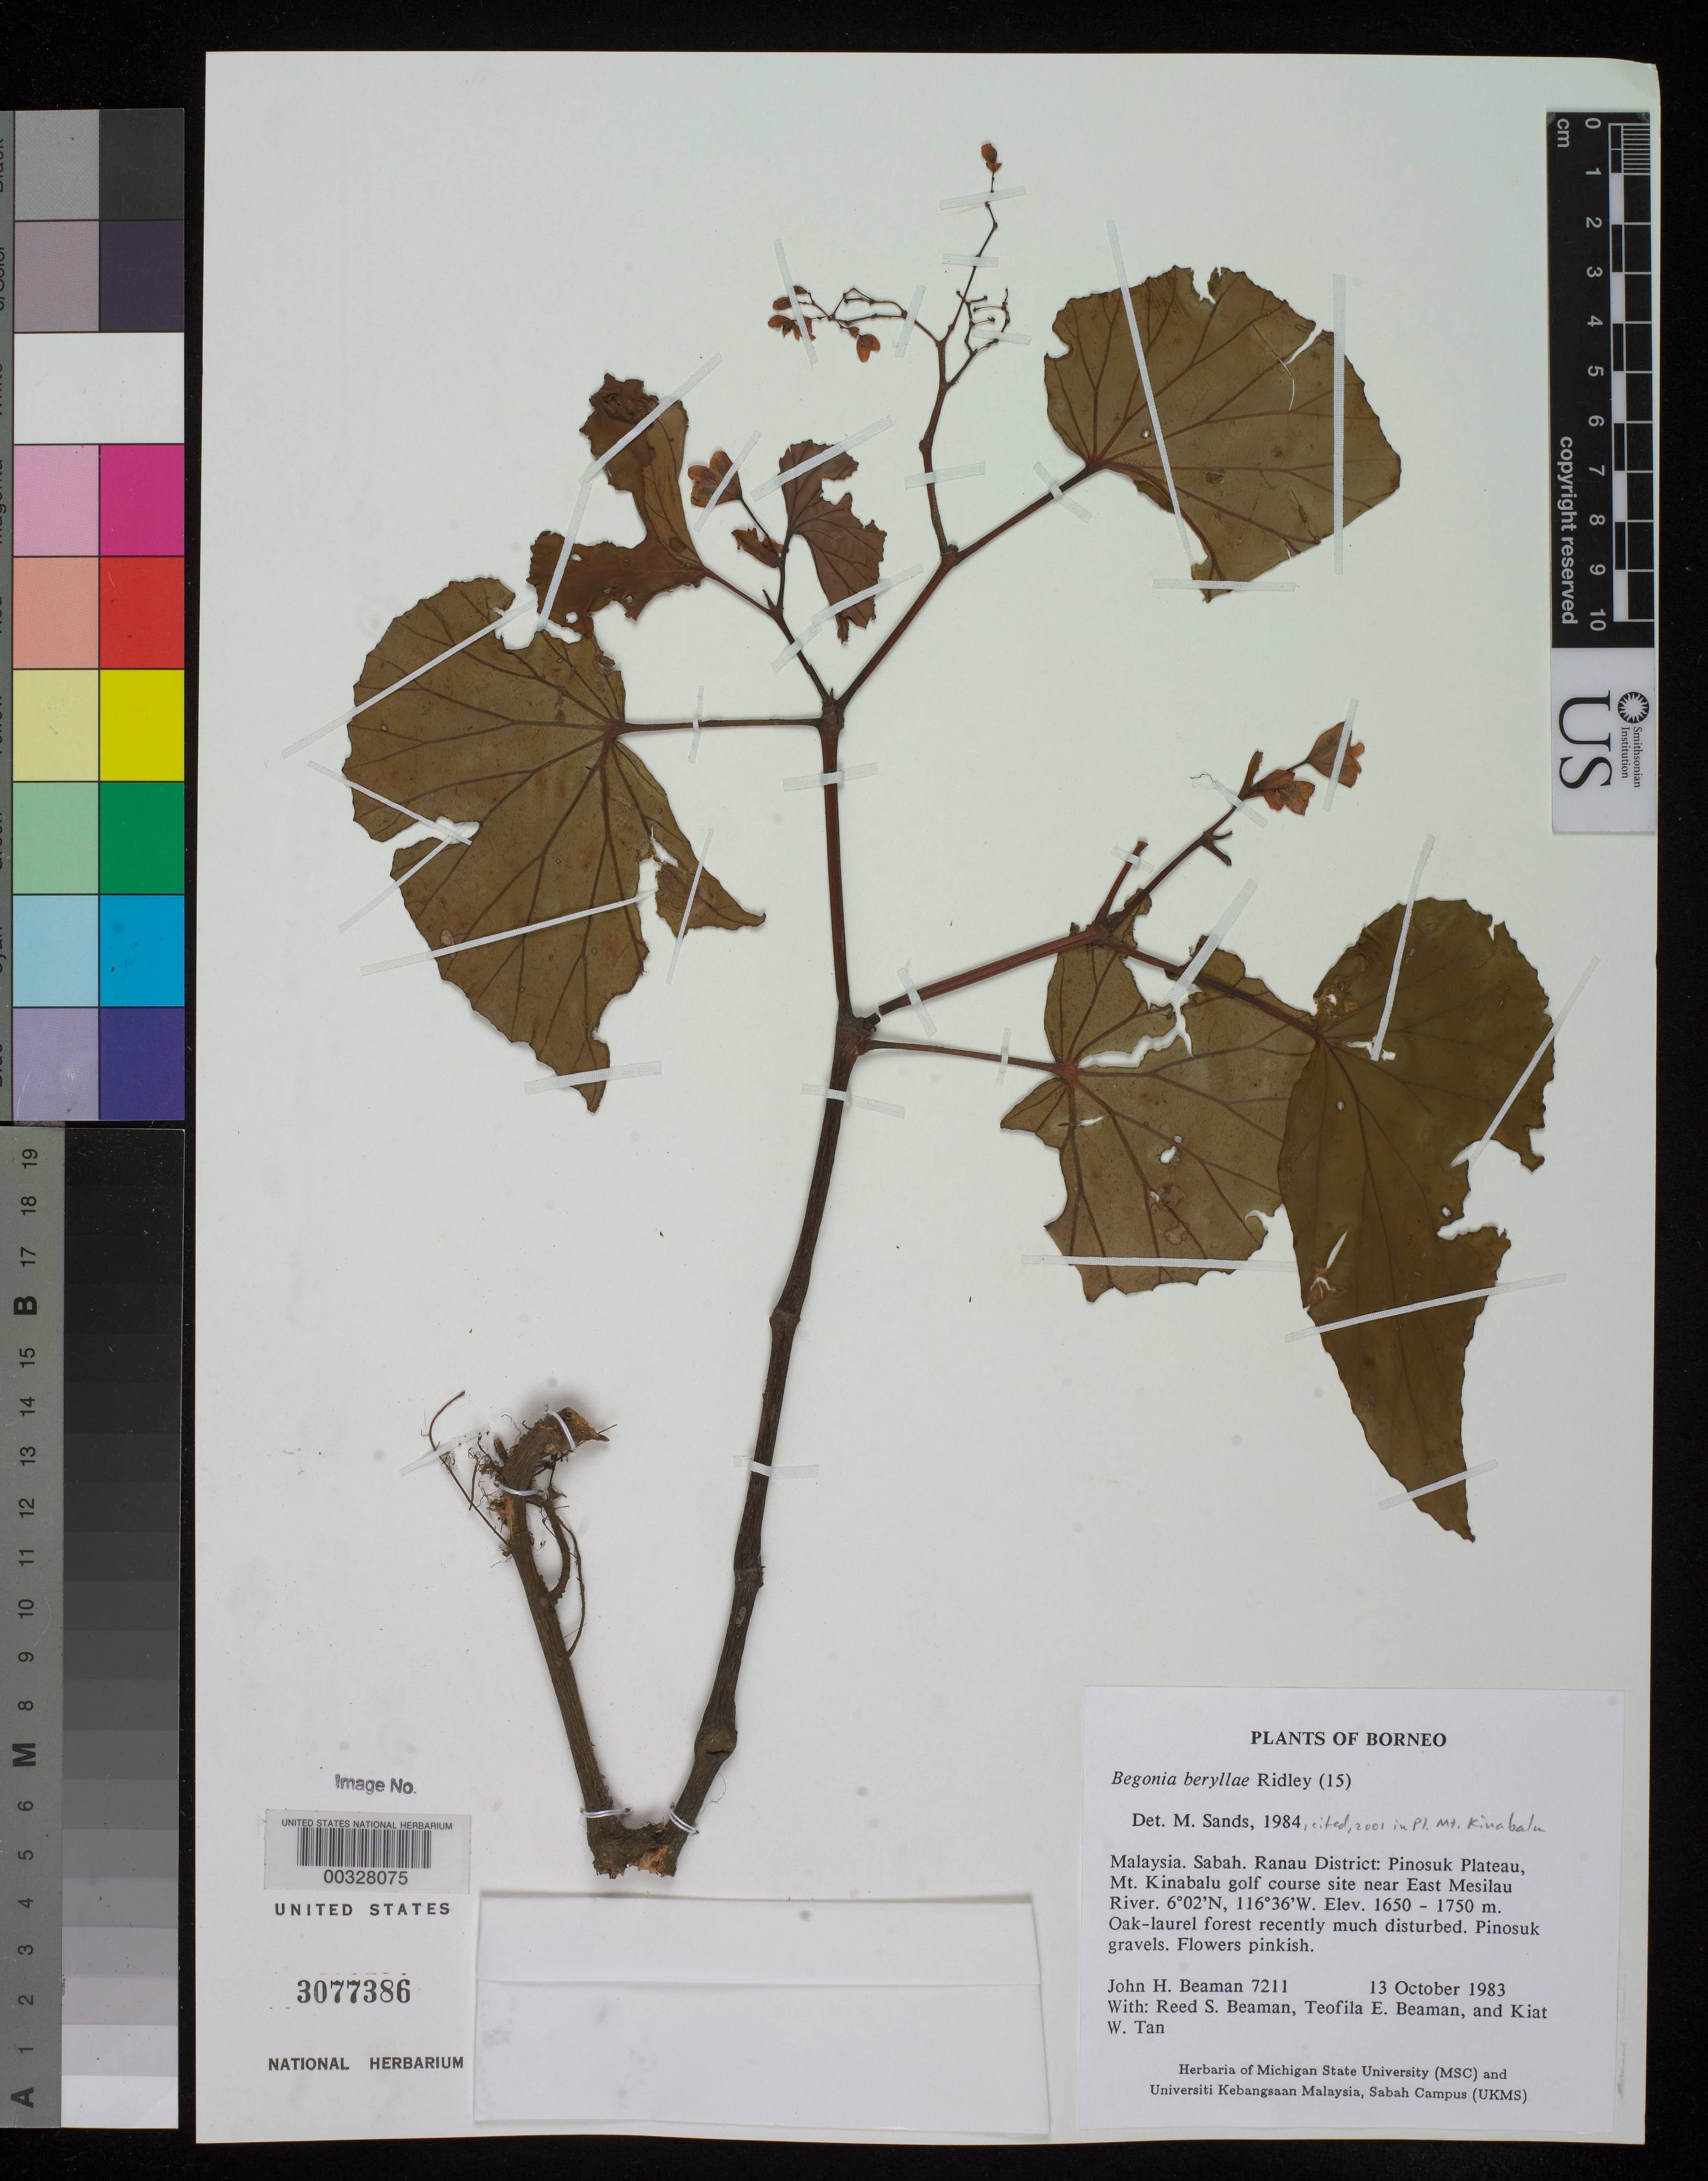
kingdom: Plantae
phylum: Tracheophyta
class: Magnoliopsida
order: Cucurbitales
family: Begoniaceae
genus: Begonia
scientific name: Begonia beryllae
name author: Ridl.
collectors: J. H. Beaman, R. S. Beaman, T. E. Beaman & K. Tan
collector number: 7211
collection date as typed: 13 Oct 1983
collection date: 1983-10-13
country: Malaysia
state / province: Sabah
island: Borneo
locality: Ranau district, pinosuk plateau, mt. kinabalu golf course site near east mesilau river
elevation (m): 1650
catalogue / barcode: US 3077386